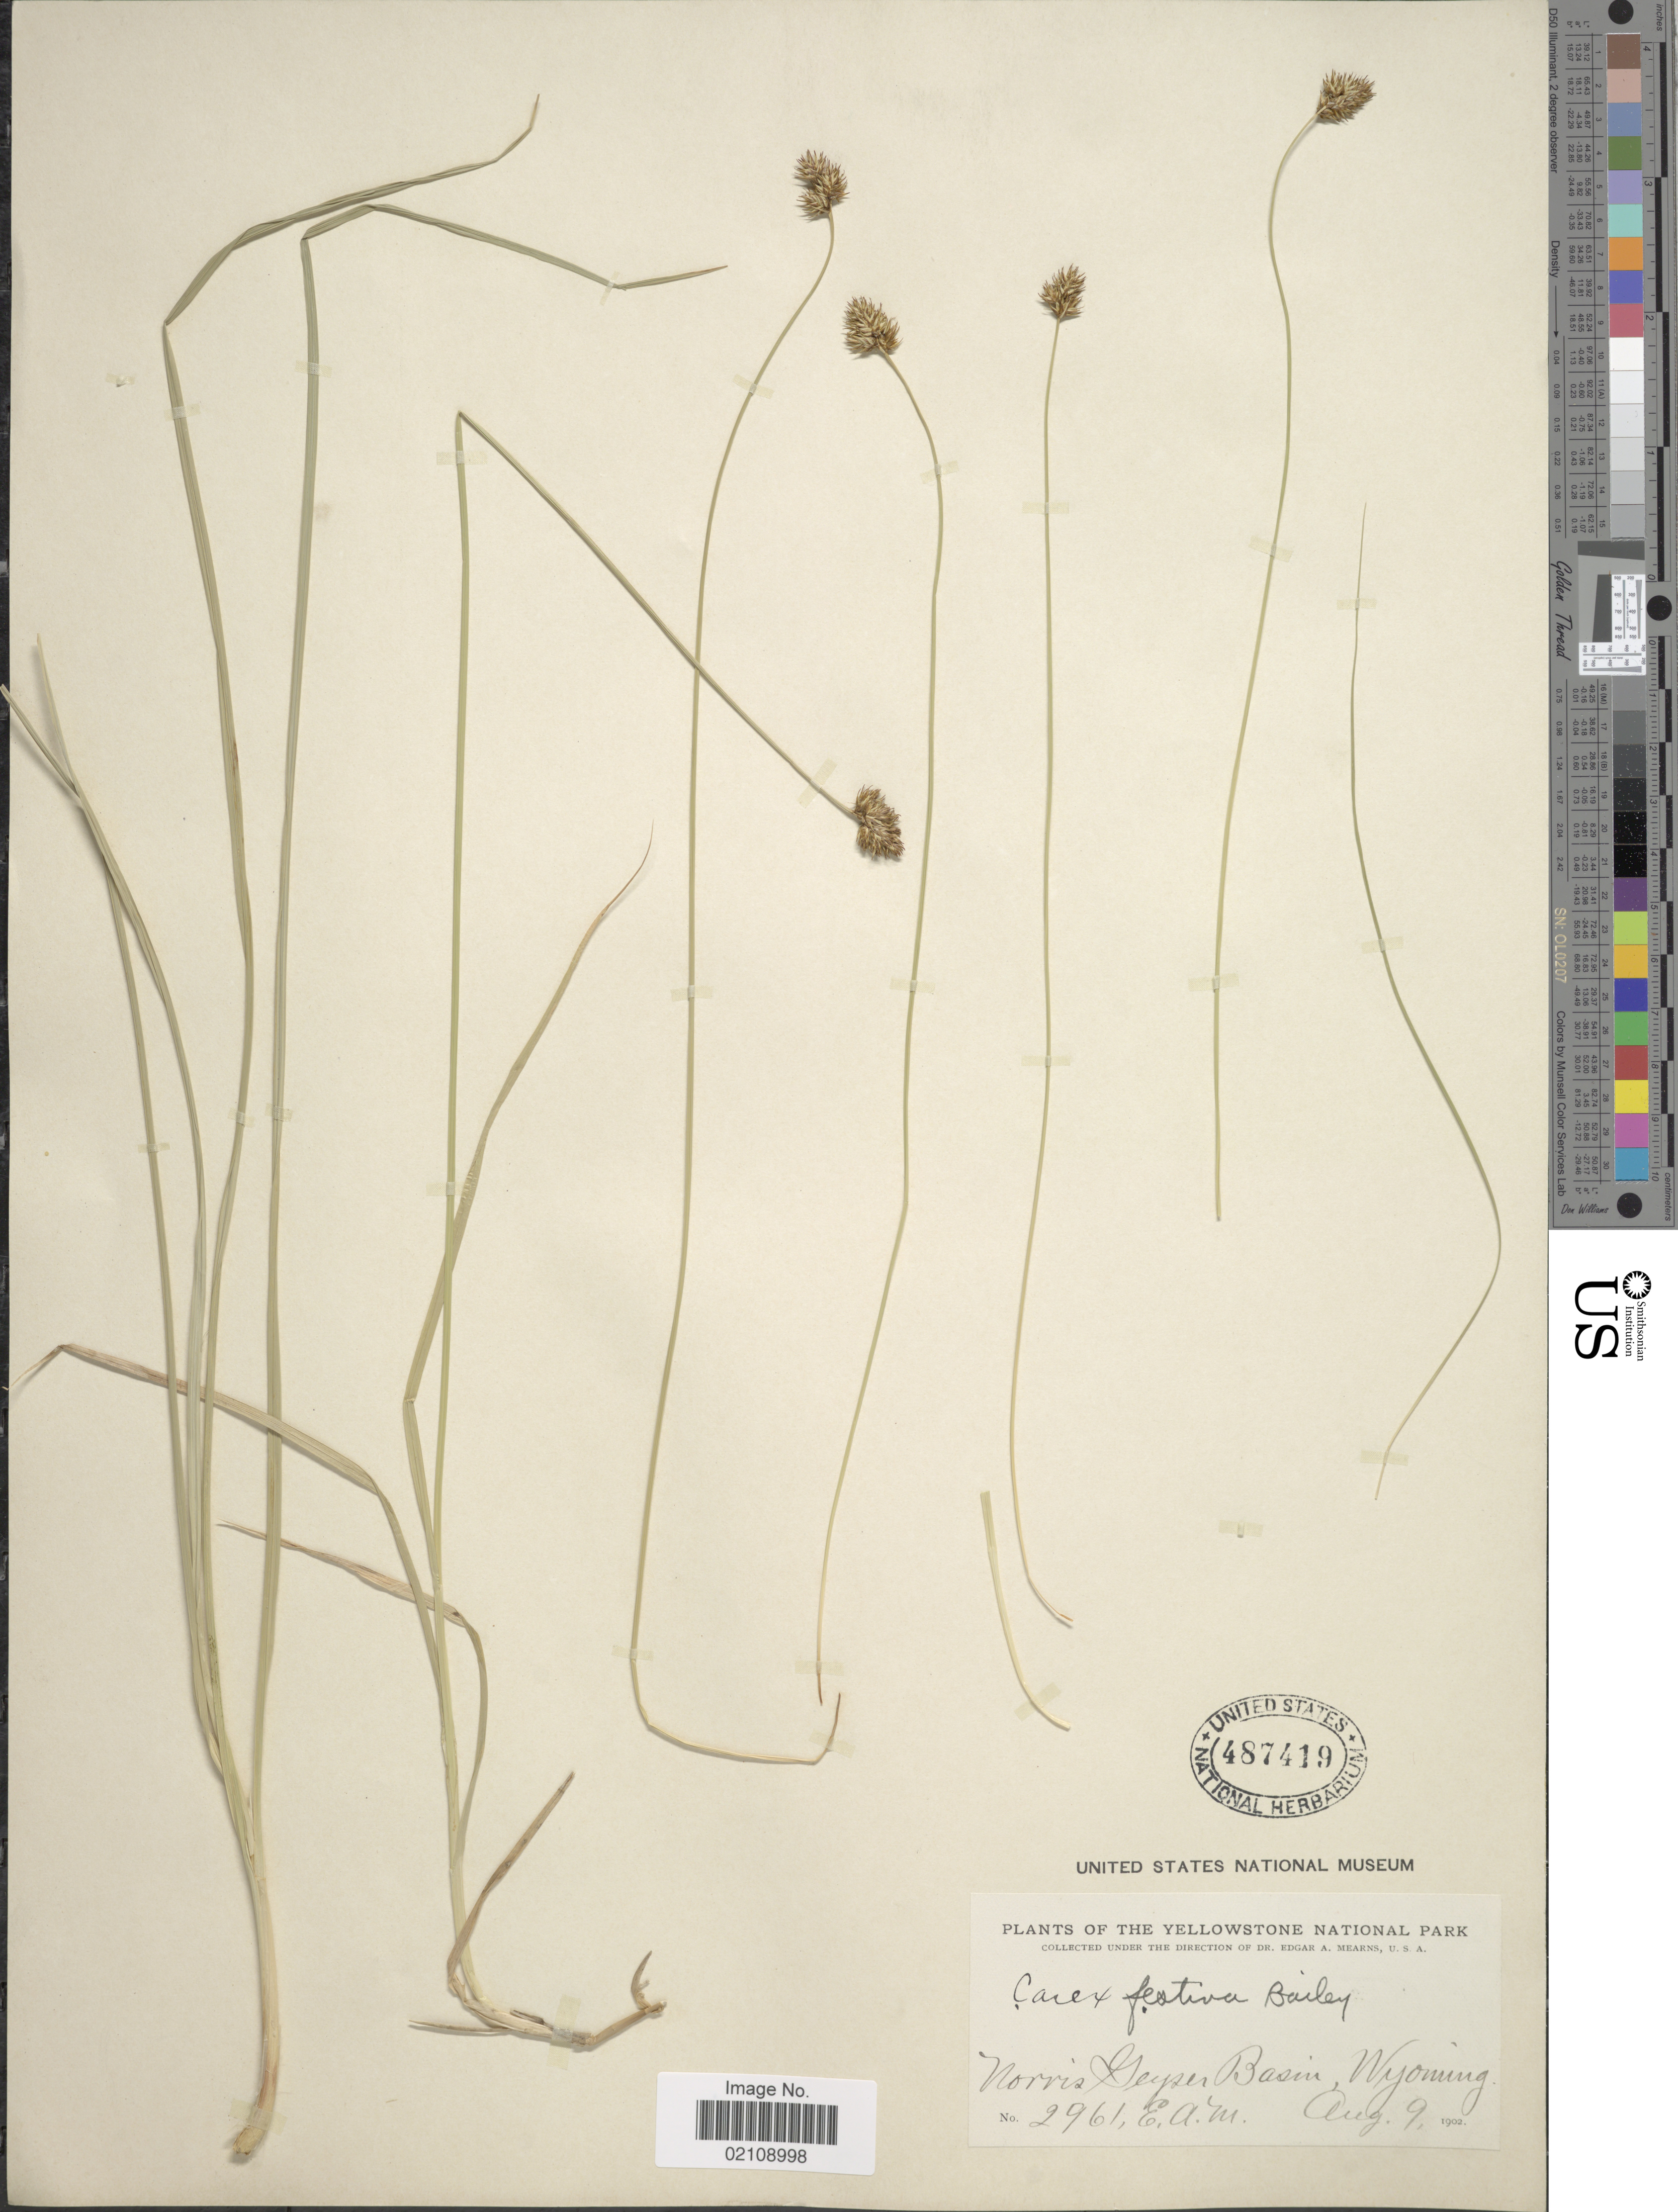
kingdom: Plantae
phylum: Tracheophyta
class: Liliopsida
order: Poales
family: Cyperaceae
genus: Carex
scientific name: Carex sp.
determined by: Strong, Mark T., (BOT), Smithsonian Institution - National Museum of Natural History (UNITED STATES)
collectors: E. A. Mearns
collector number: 2961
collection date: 1902-08-09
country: United States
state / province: Wyoming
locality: The Yellowstone National Park, Norris Geyser Basin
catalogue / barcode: US 487419